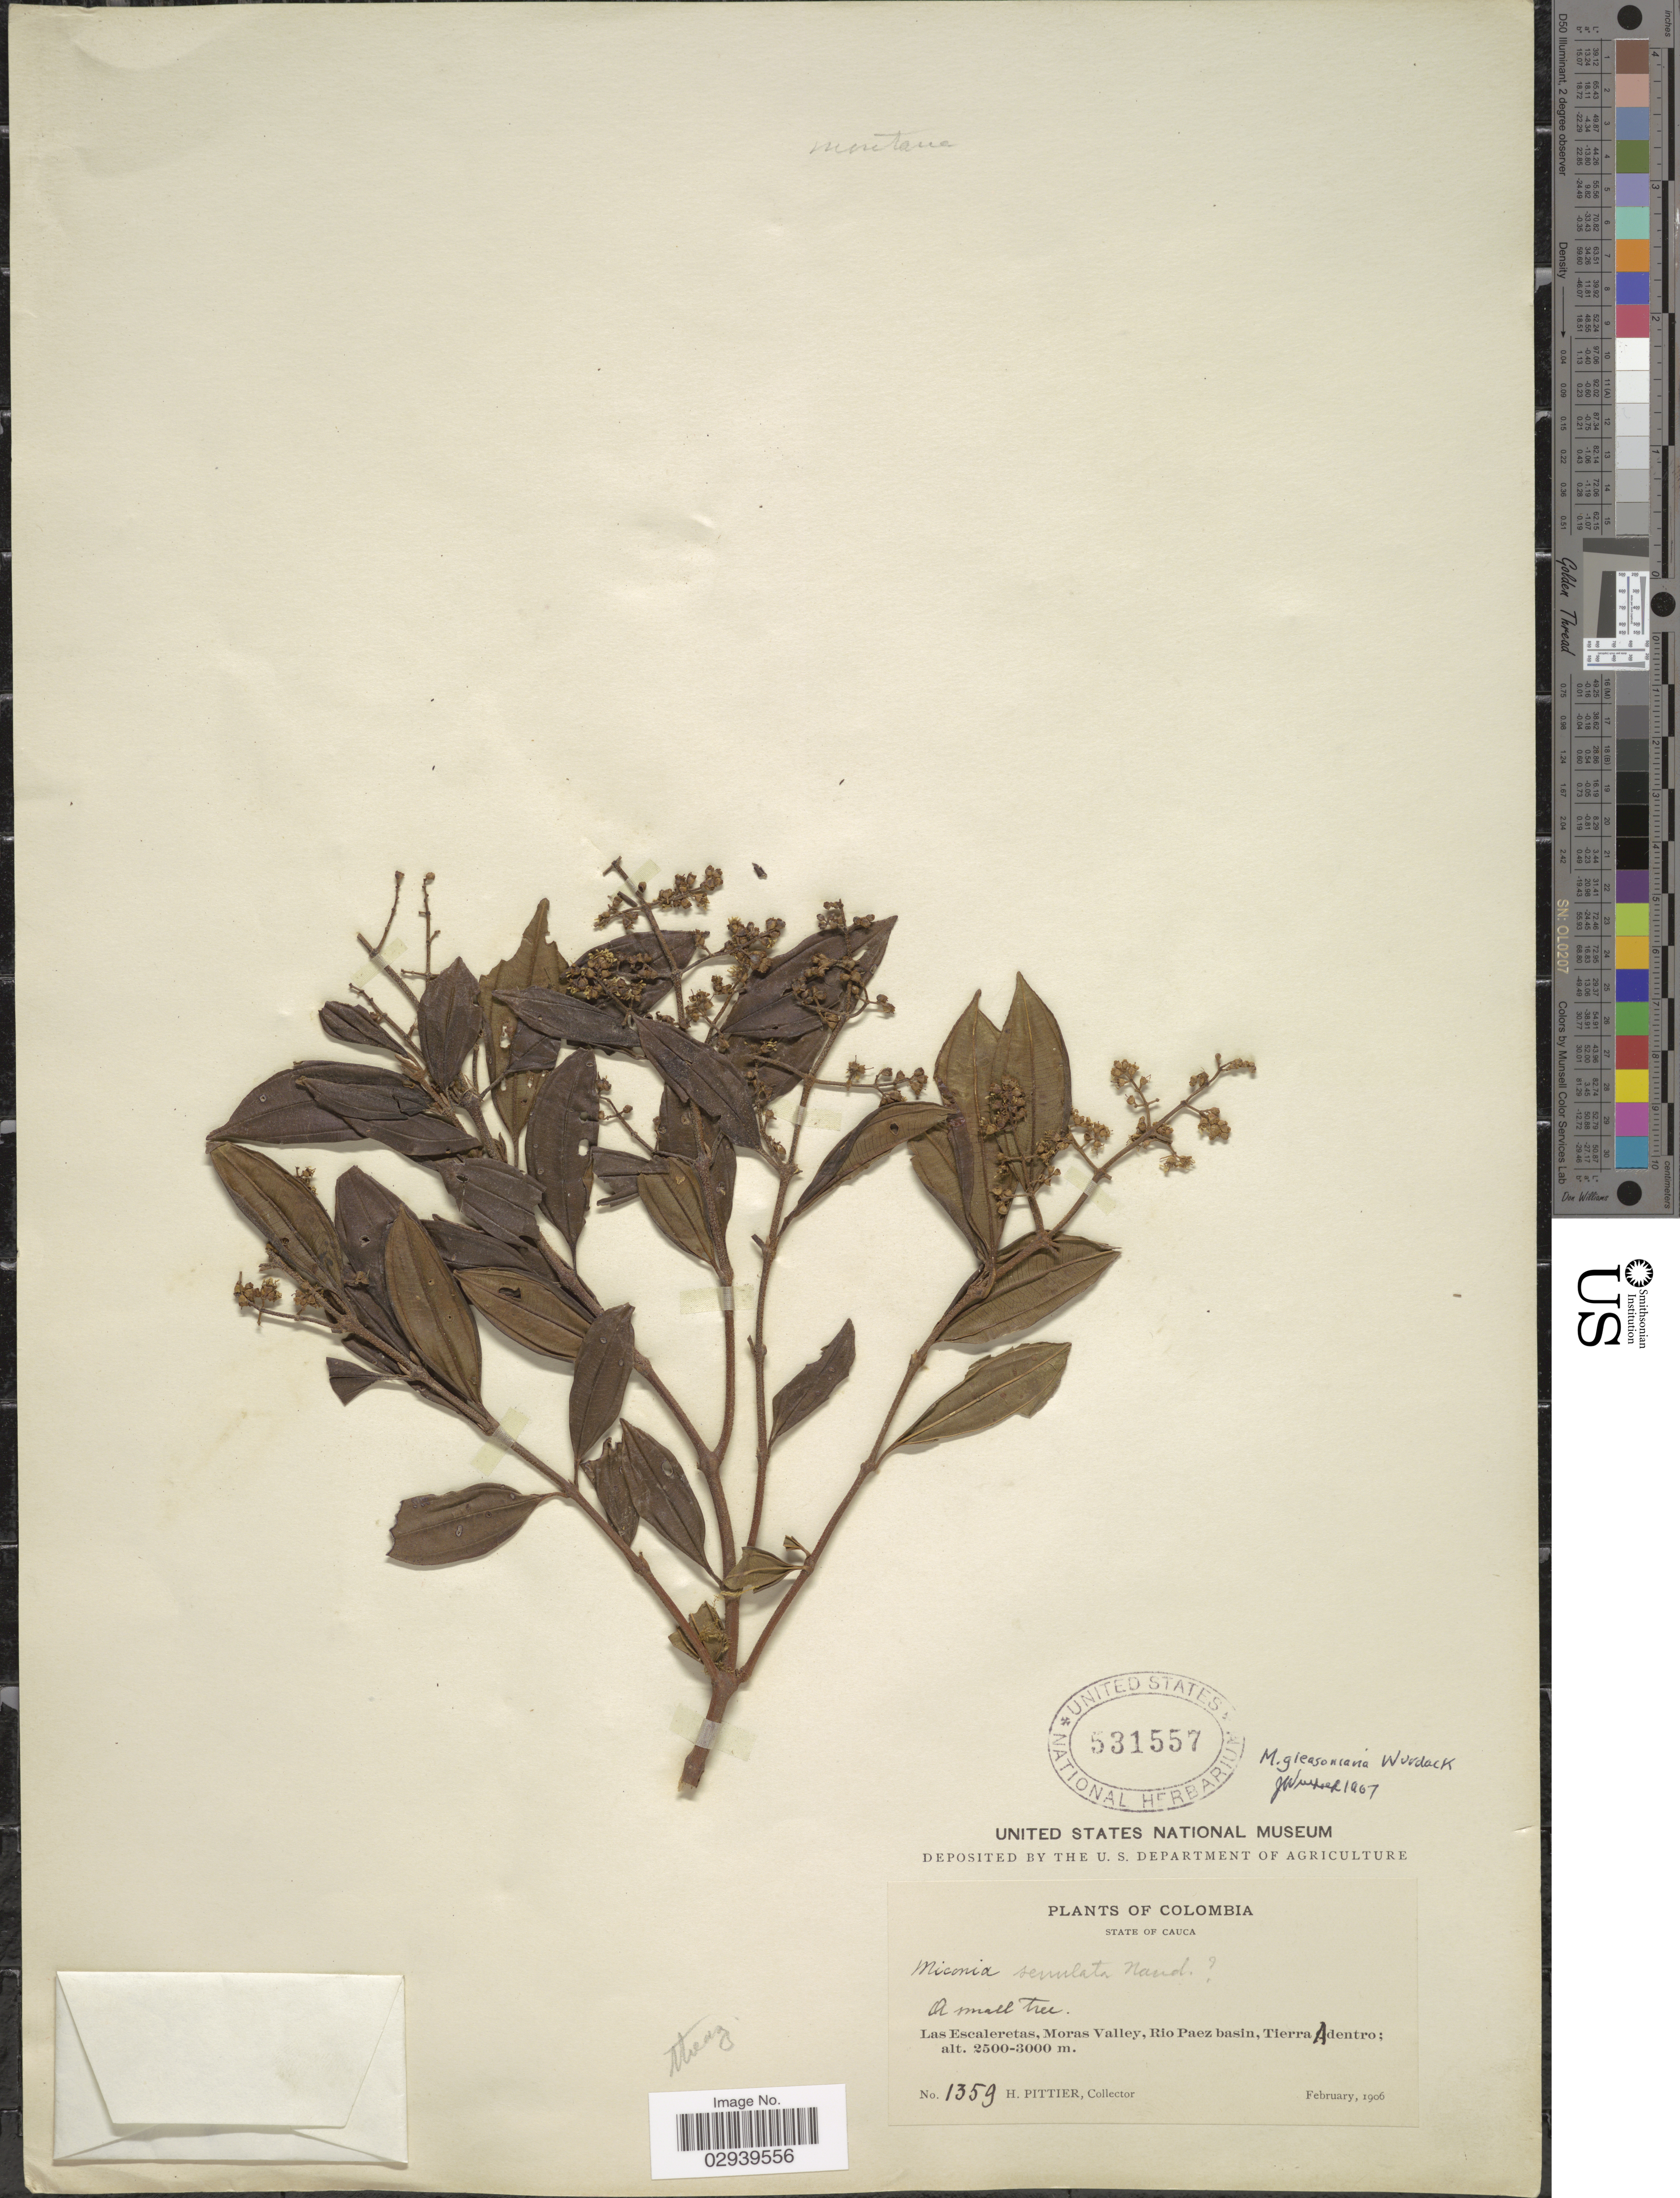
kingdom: Plantae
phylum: Tracheophyta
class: Magnoliopsida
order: Myrtales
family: Melastomataceae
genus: Miconia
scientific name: Miconia gleasoniana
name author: Wurdack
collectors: H. F. Pittier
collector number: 1359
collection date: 1906-02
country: Colombia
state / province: Cauca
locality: Las Escaleretas, Moras Valley, Rio Paez basin, Tierra Adentro.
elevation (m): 2500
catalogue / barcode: US 531557